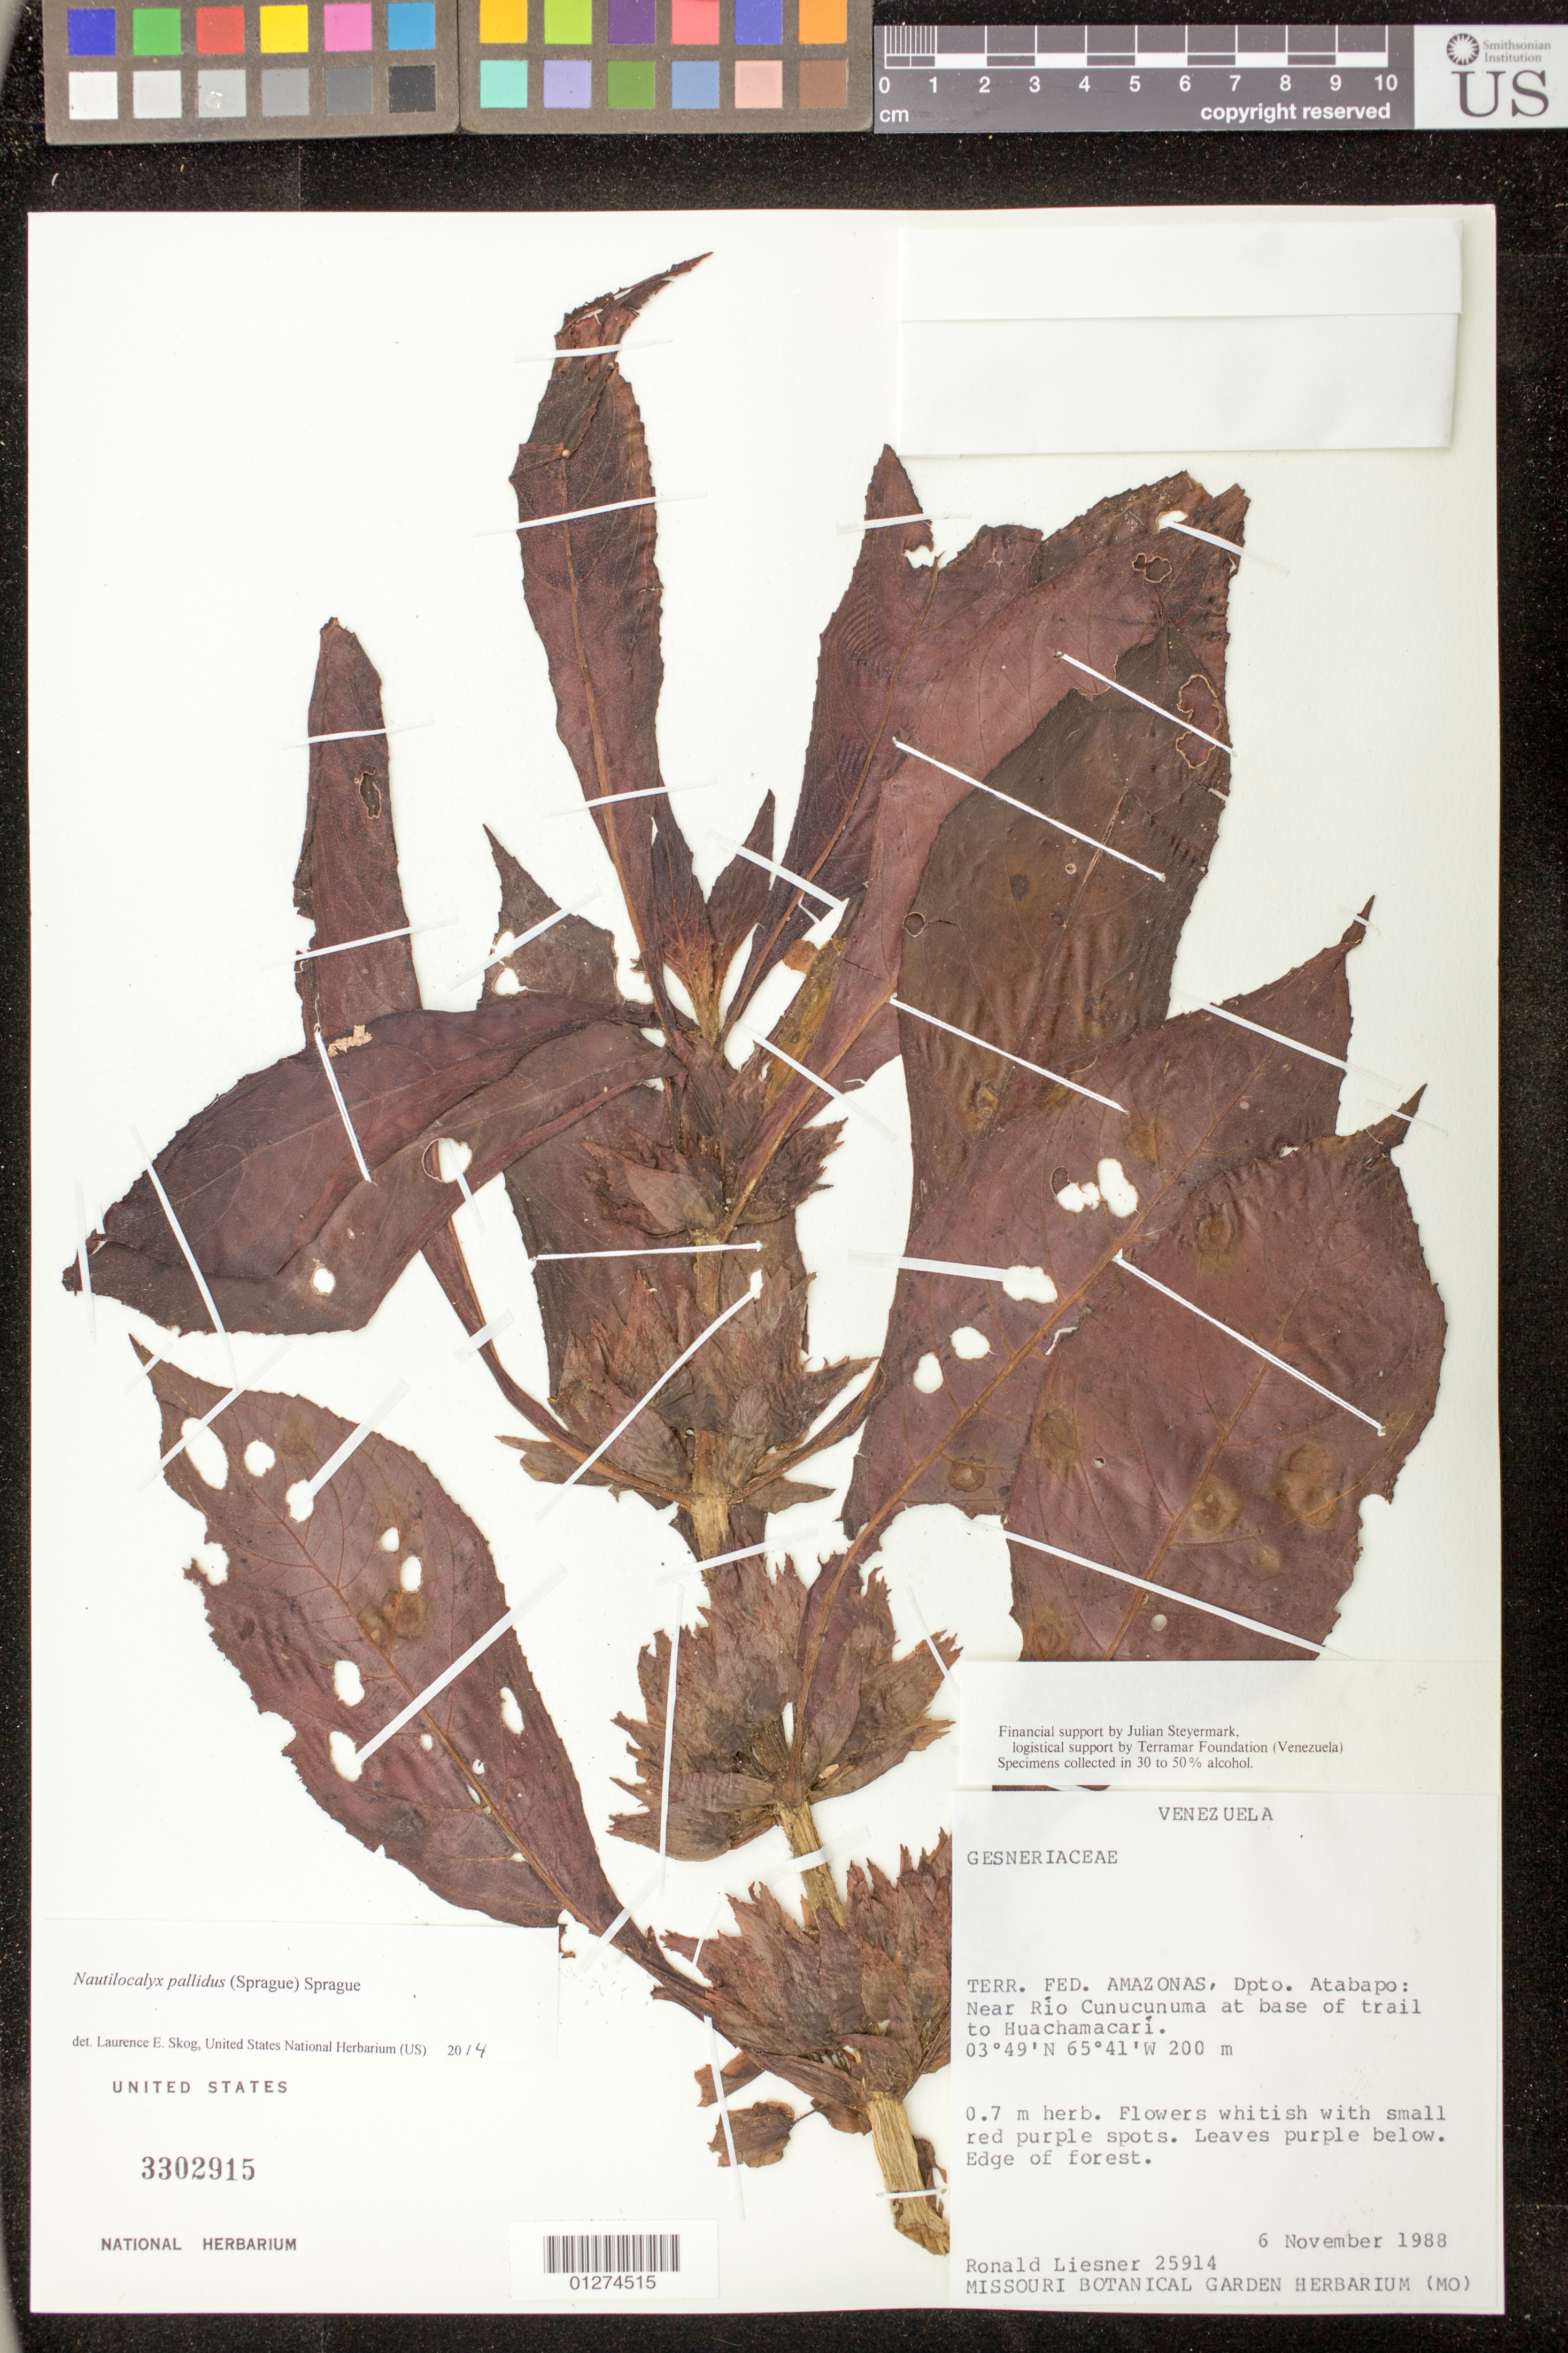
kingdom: Plantae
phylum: Tracheophyta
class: Magnoliopsida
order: Lamiales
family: Gesneriaceae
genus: Nautilocalyx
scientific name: Nautilocalyx pallidus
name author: (Sprague) C. Sprague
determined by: Skog, Laurence E.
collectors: R. L. Liesner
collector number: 25914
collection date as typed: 06 Nov 1988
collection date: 1988-11-06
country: Venezuela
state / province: Amazonas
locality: Dpto. Atabapo: near Río Cunucunuma at base of trail to Huachamacarí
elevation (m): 200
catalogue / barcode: US 3302915